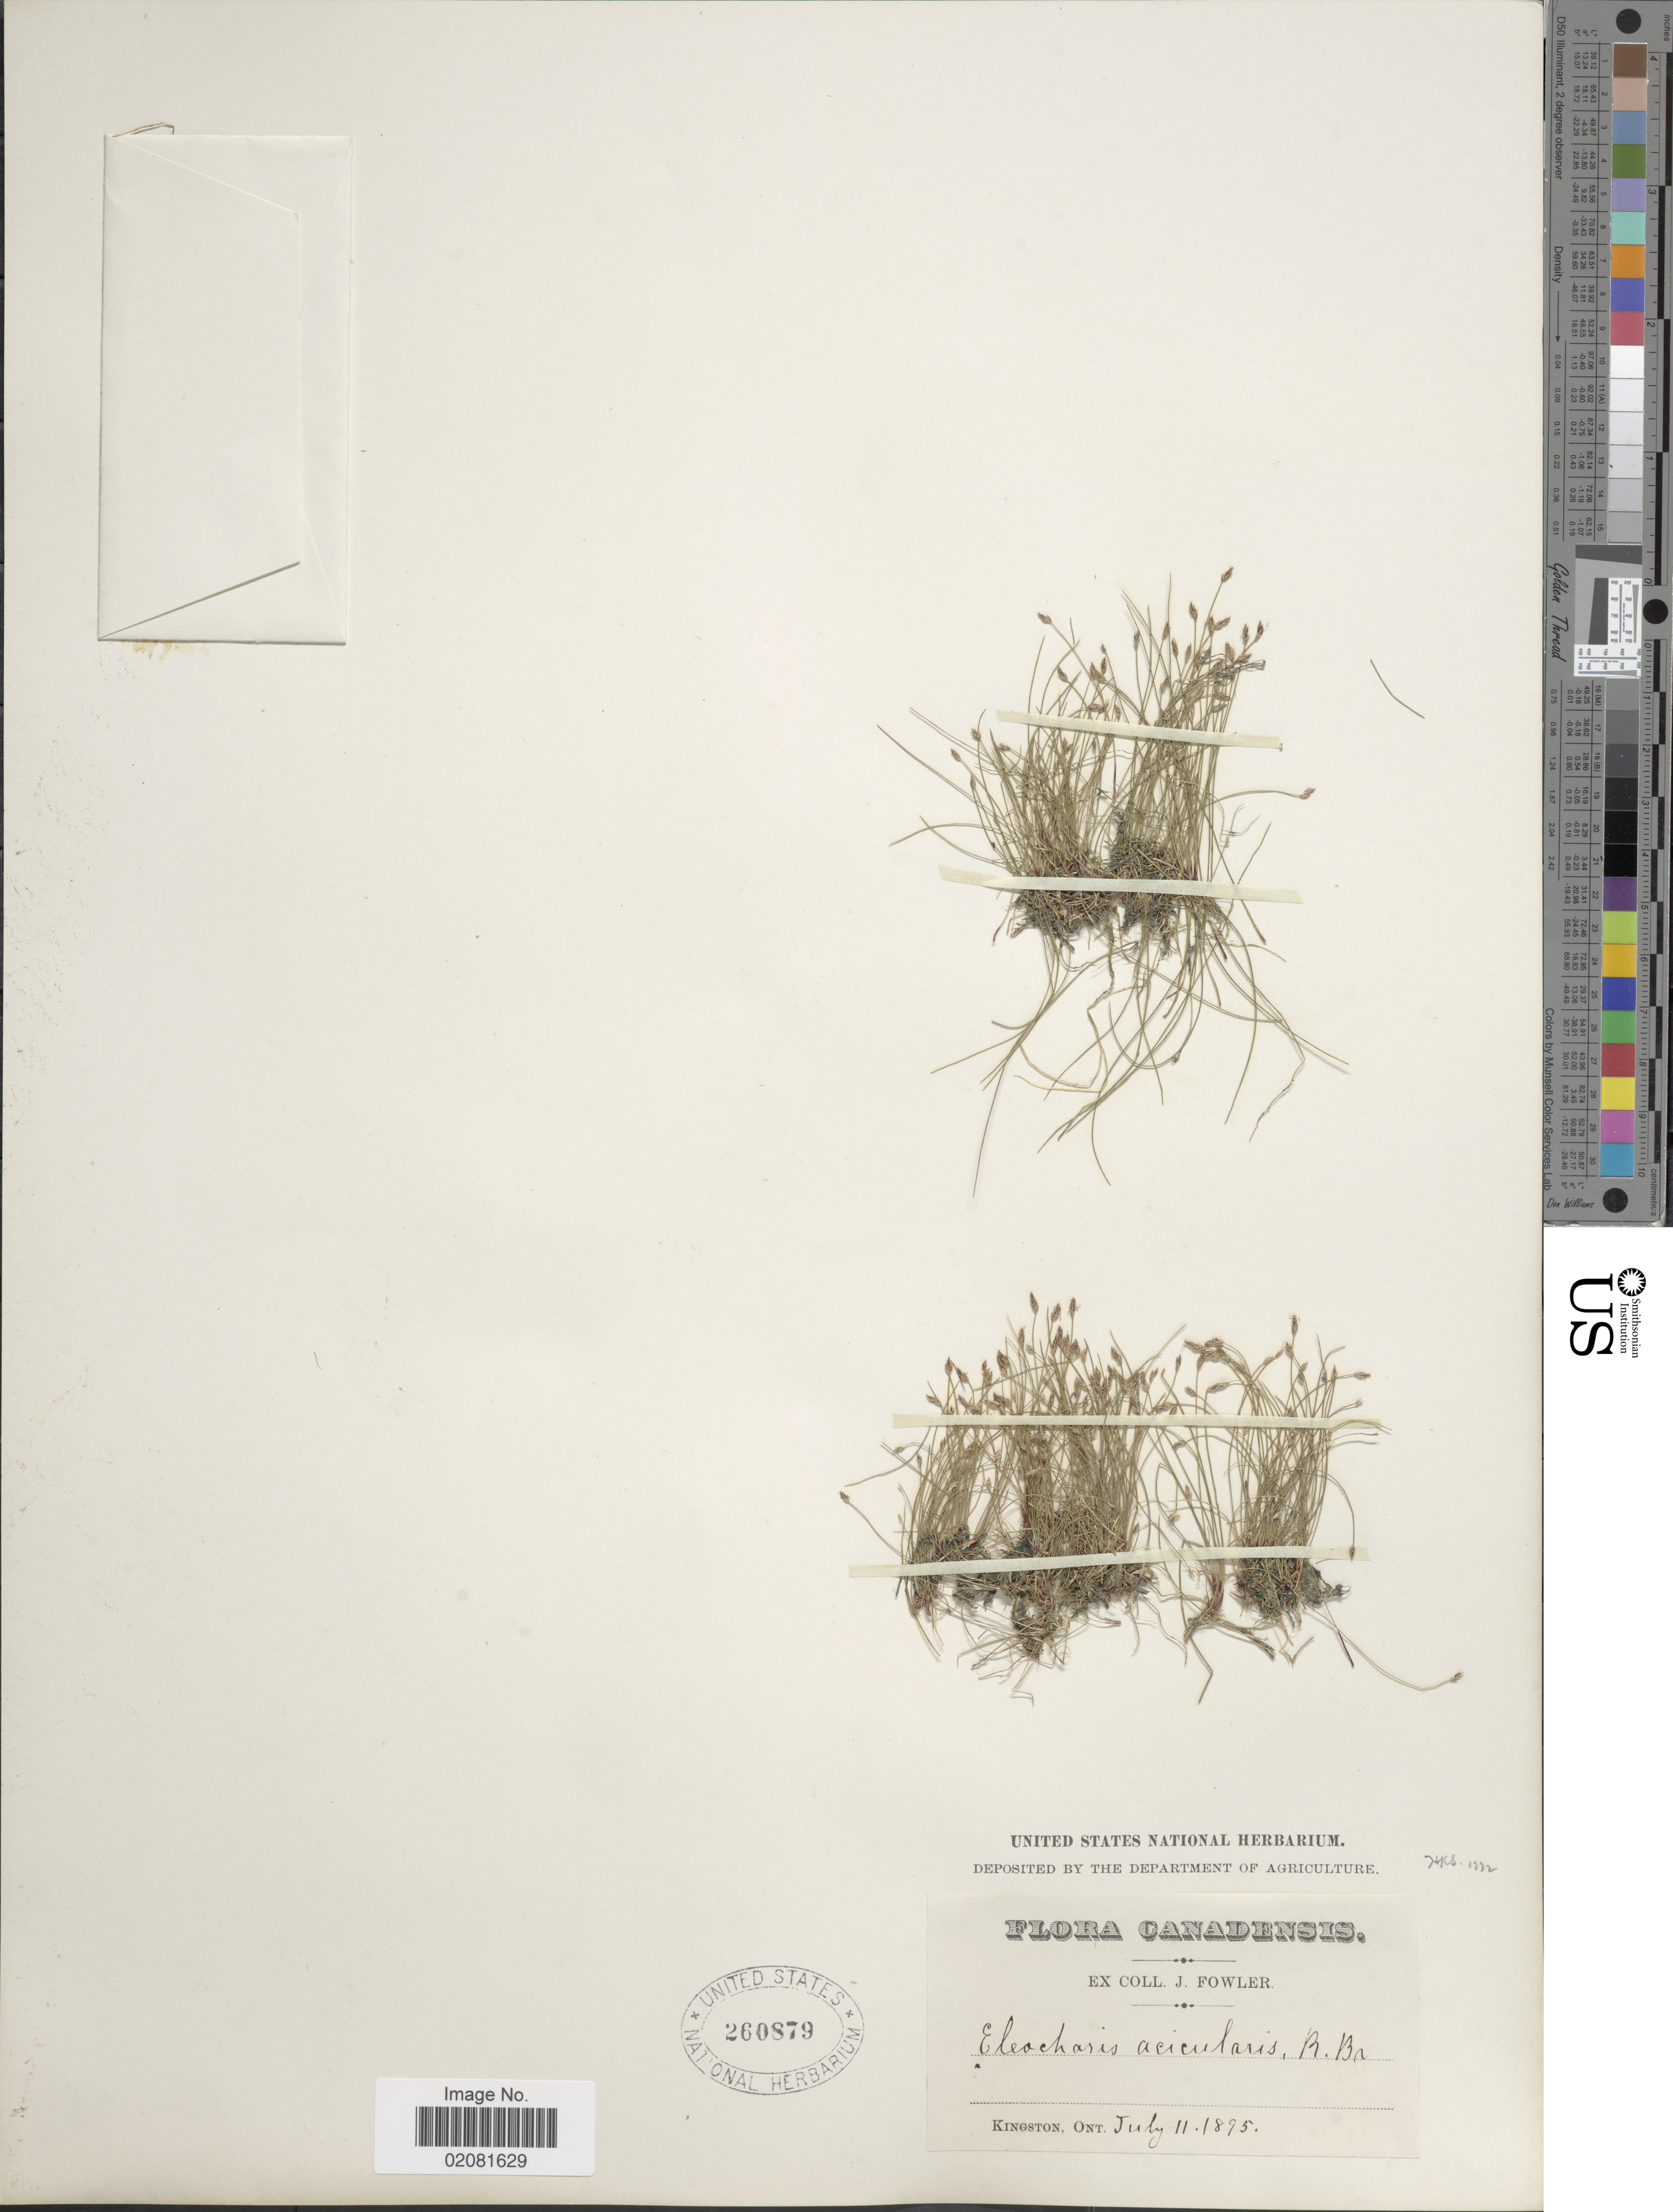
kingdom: Plantae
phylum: Tracheophyta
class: Liliopsida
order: Poales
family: Cyperaceae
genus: Eleocharis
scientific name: Eleocharis acicularis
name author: (L.) Roem. & Schult.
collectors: J. P. Fowler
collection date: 1895-07-11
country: Canada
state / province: Ontario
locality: Canadensis. Kingston, Ont.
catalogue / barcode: US 260879